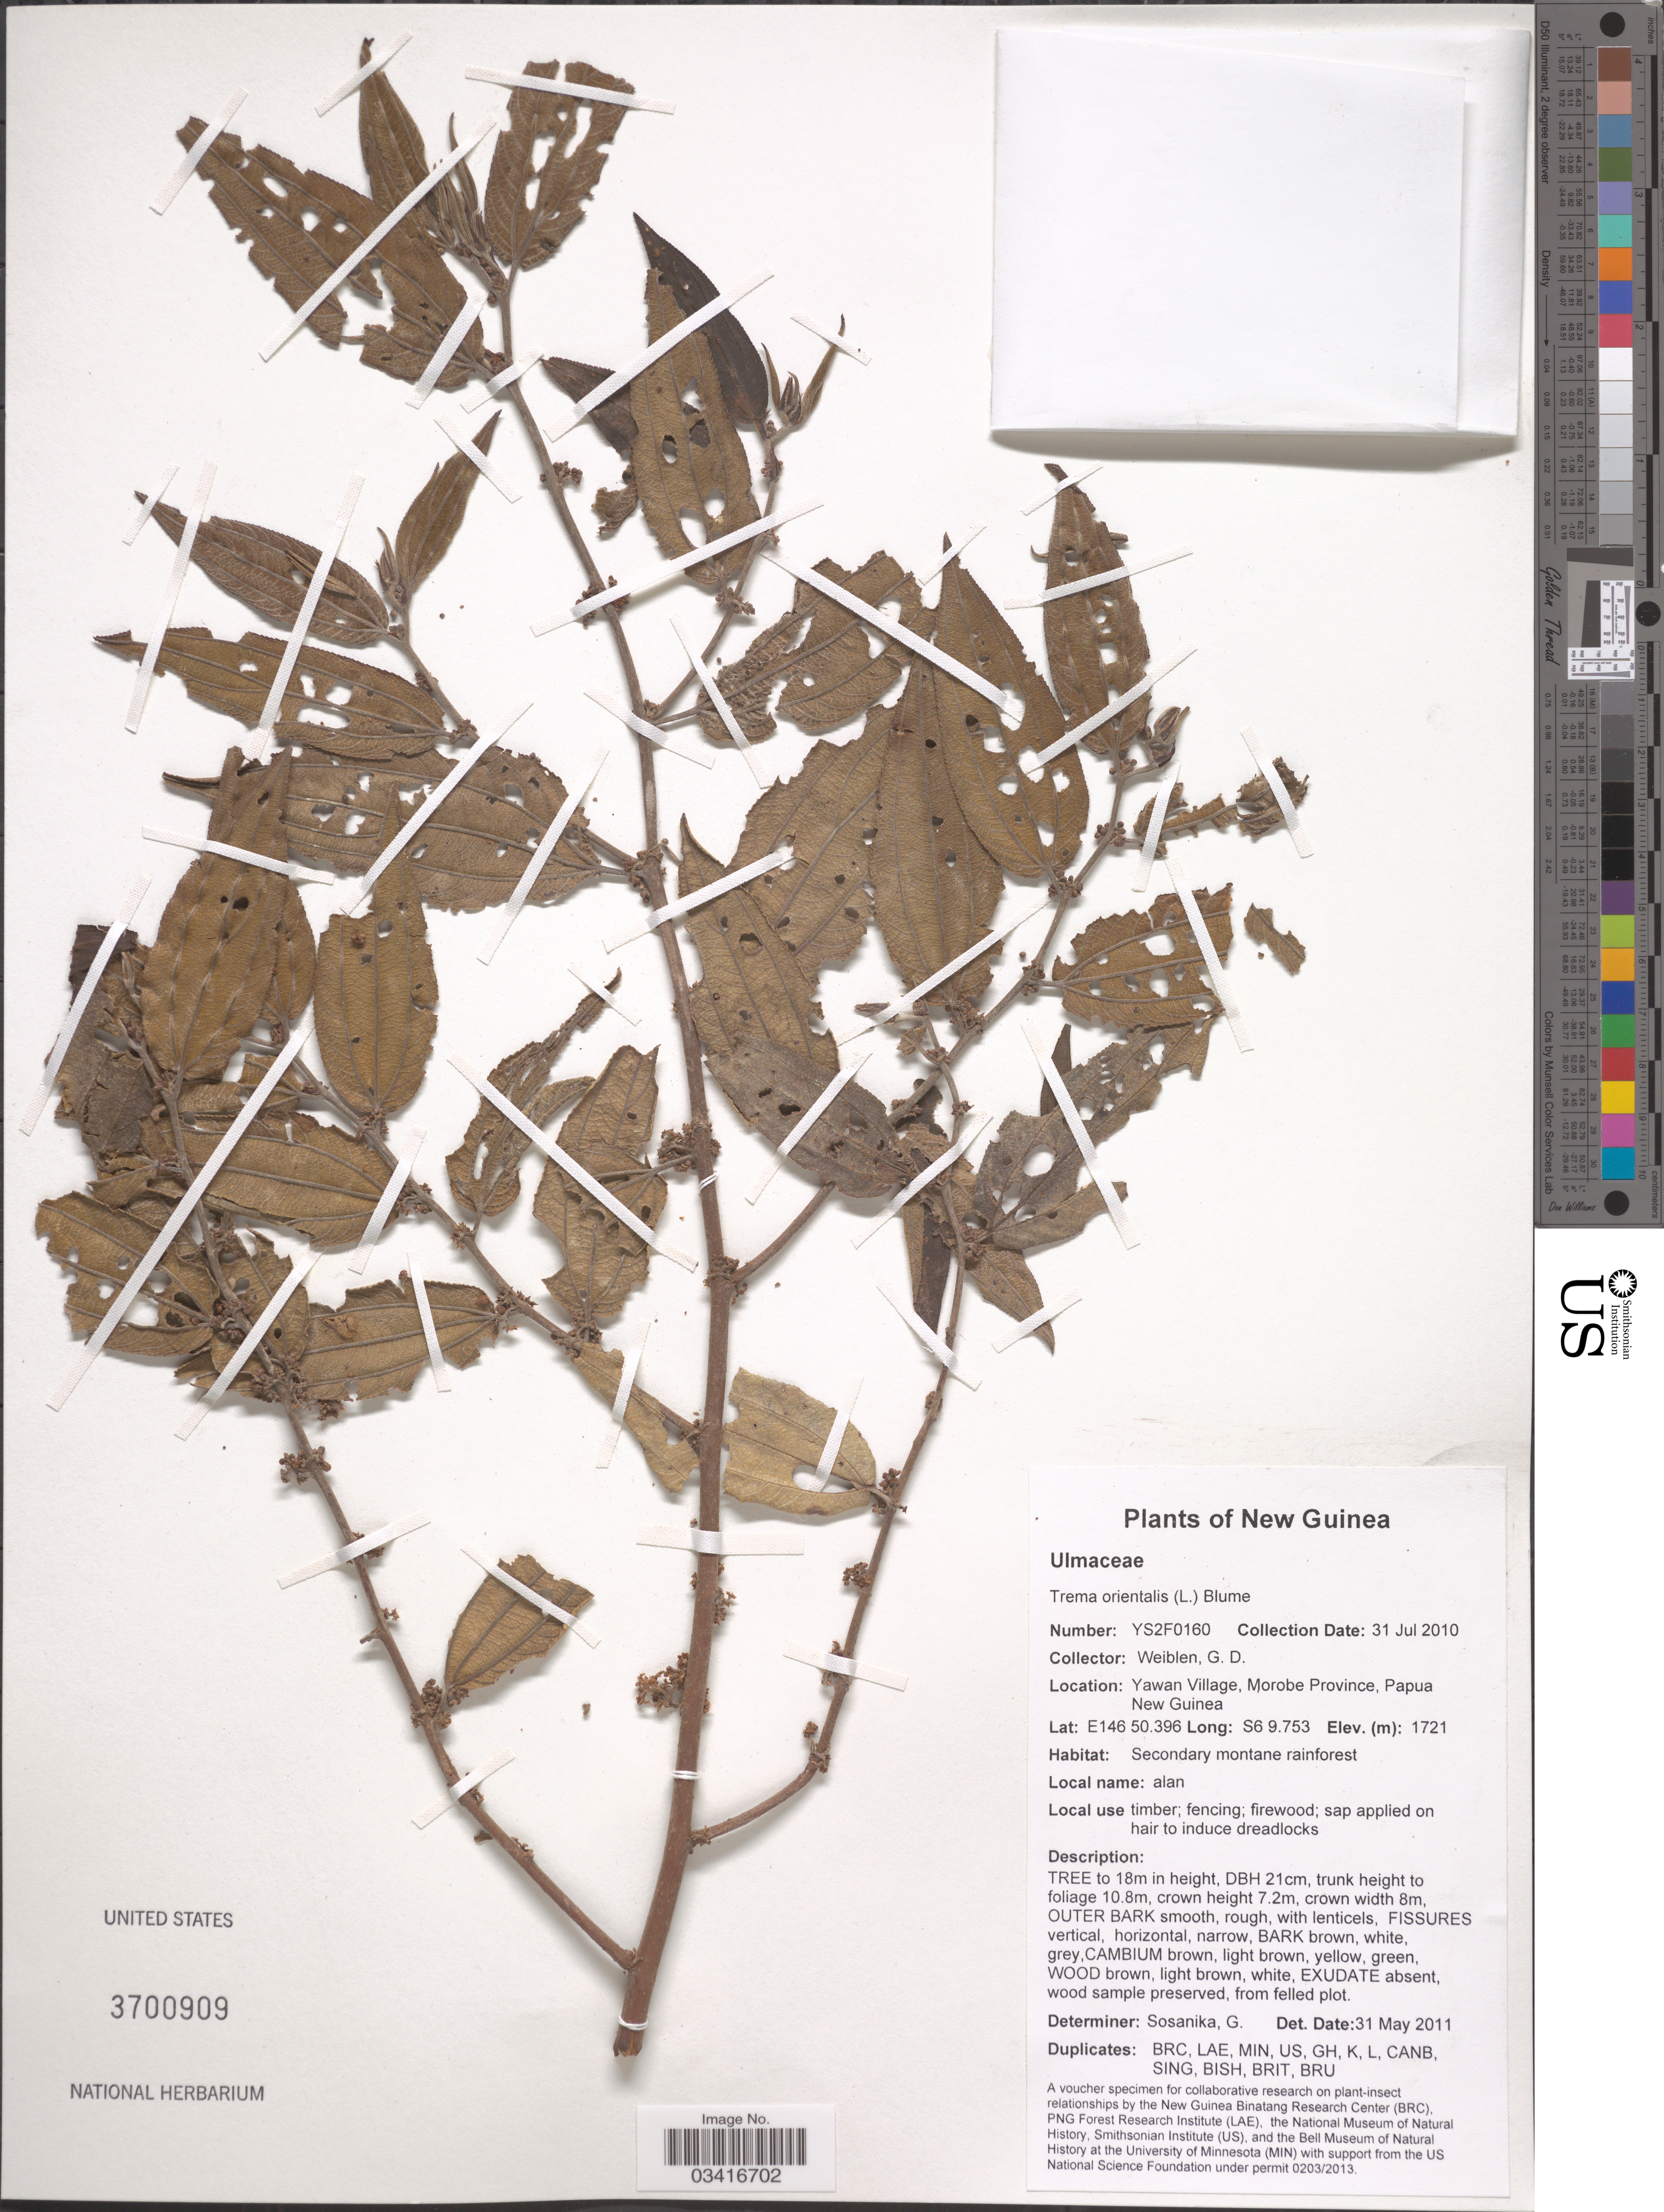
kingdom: Plantae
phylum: Tracheophyta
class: Magnoliopsida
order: Rosales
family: Cannabaceae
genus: Trema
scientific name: Trema orientale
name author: (L.) Blume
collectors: G. D. Weiblen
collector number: YS2F0160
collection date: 2010-07-31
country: Papua New Guinea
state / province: Morobe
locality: New Guinea. Yawan Village.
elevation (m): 1721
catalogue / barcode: US 3700909